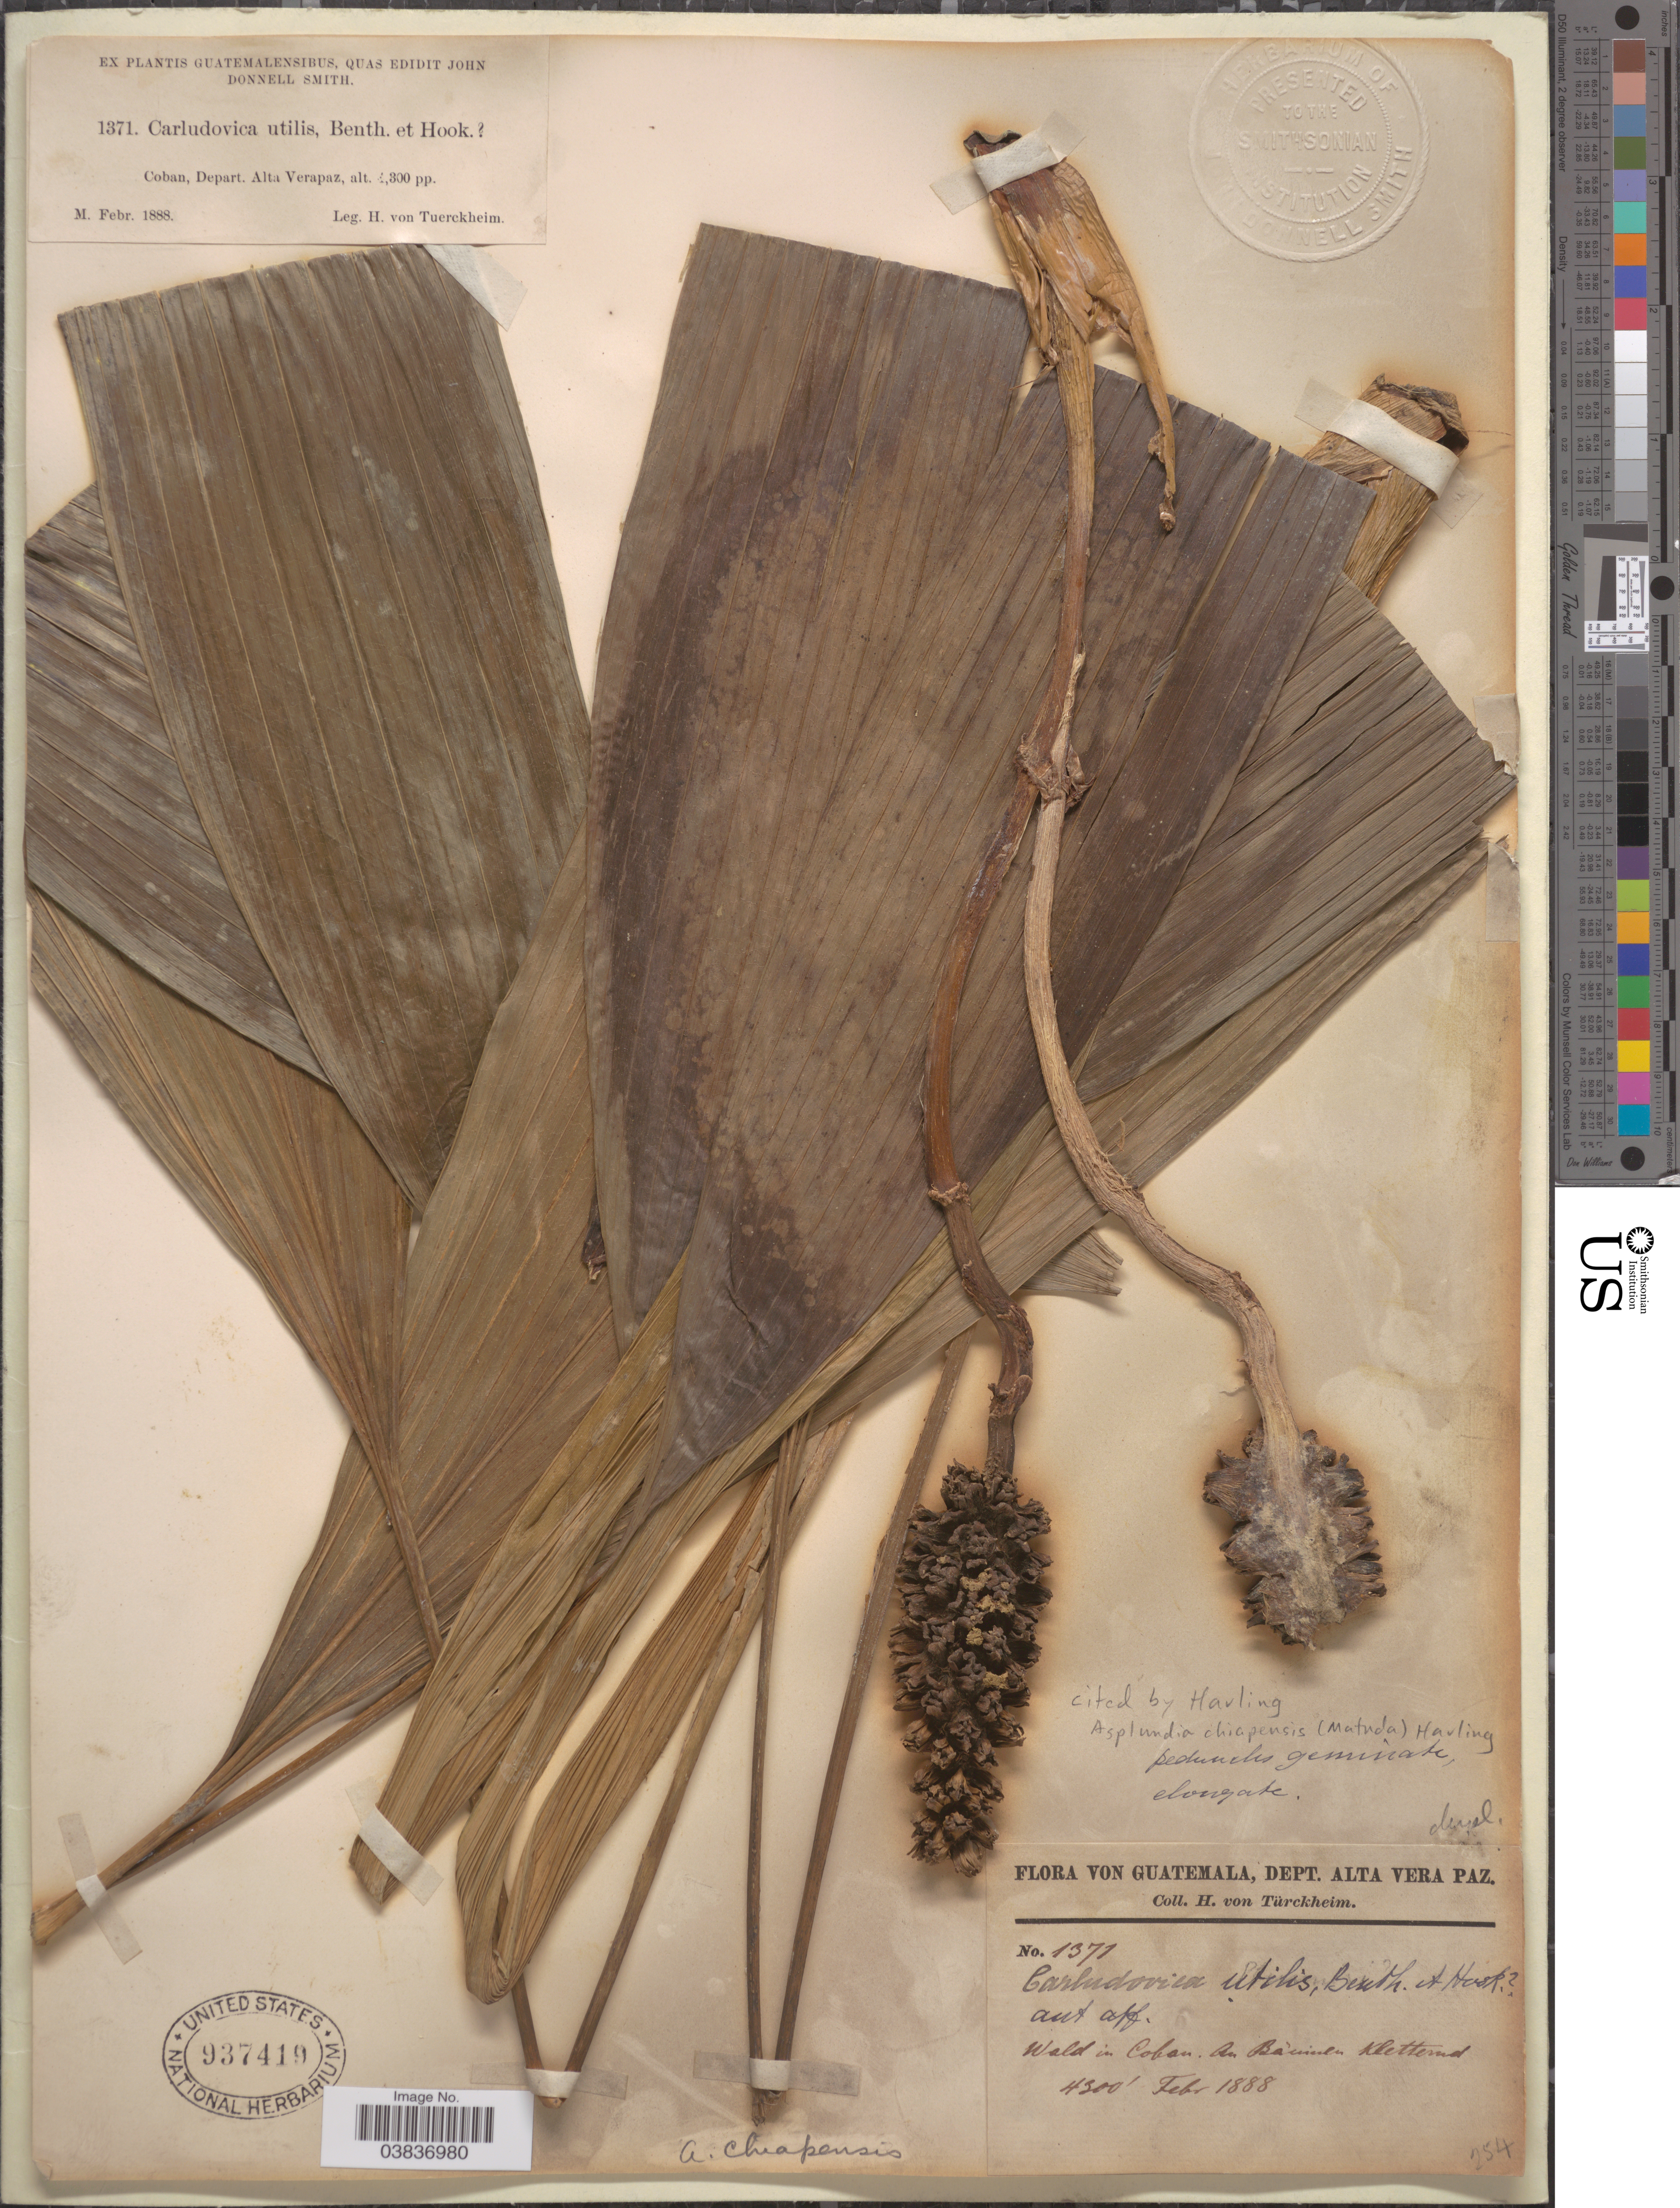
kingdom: Plantae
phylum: Tracheophyta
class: Liliopsida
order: Pandanales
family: Cyclanthaceae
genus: Asplundia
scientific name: Asplundia chiapensis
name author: (Matuda) Harling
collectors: H. von Türckheim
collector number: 1371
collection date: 1888-02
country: Guatemala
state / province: Alta Verapaz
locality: Dept. Alta Vera Paz. Wald in Coban. An Bäumen Kletternd.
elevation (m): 1311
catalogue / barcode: US 937419